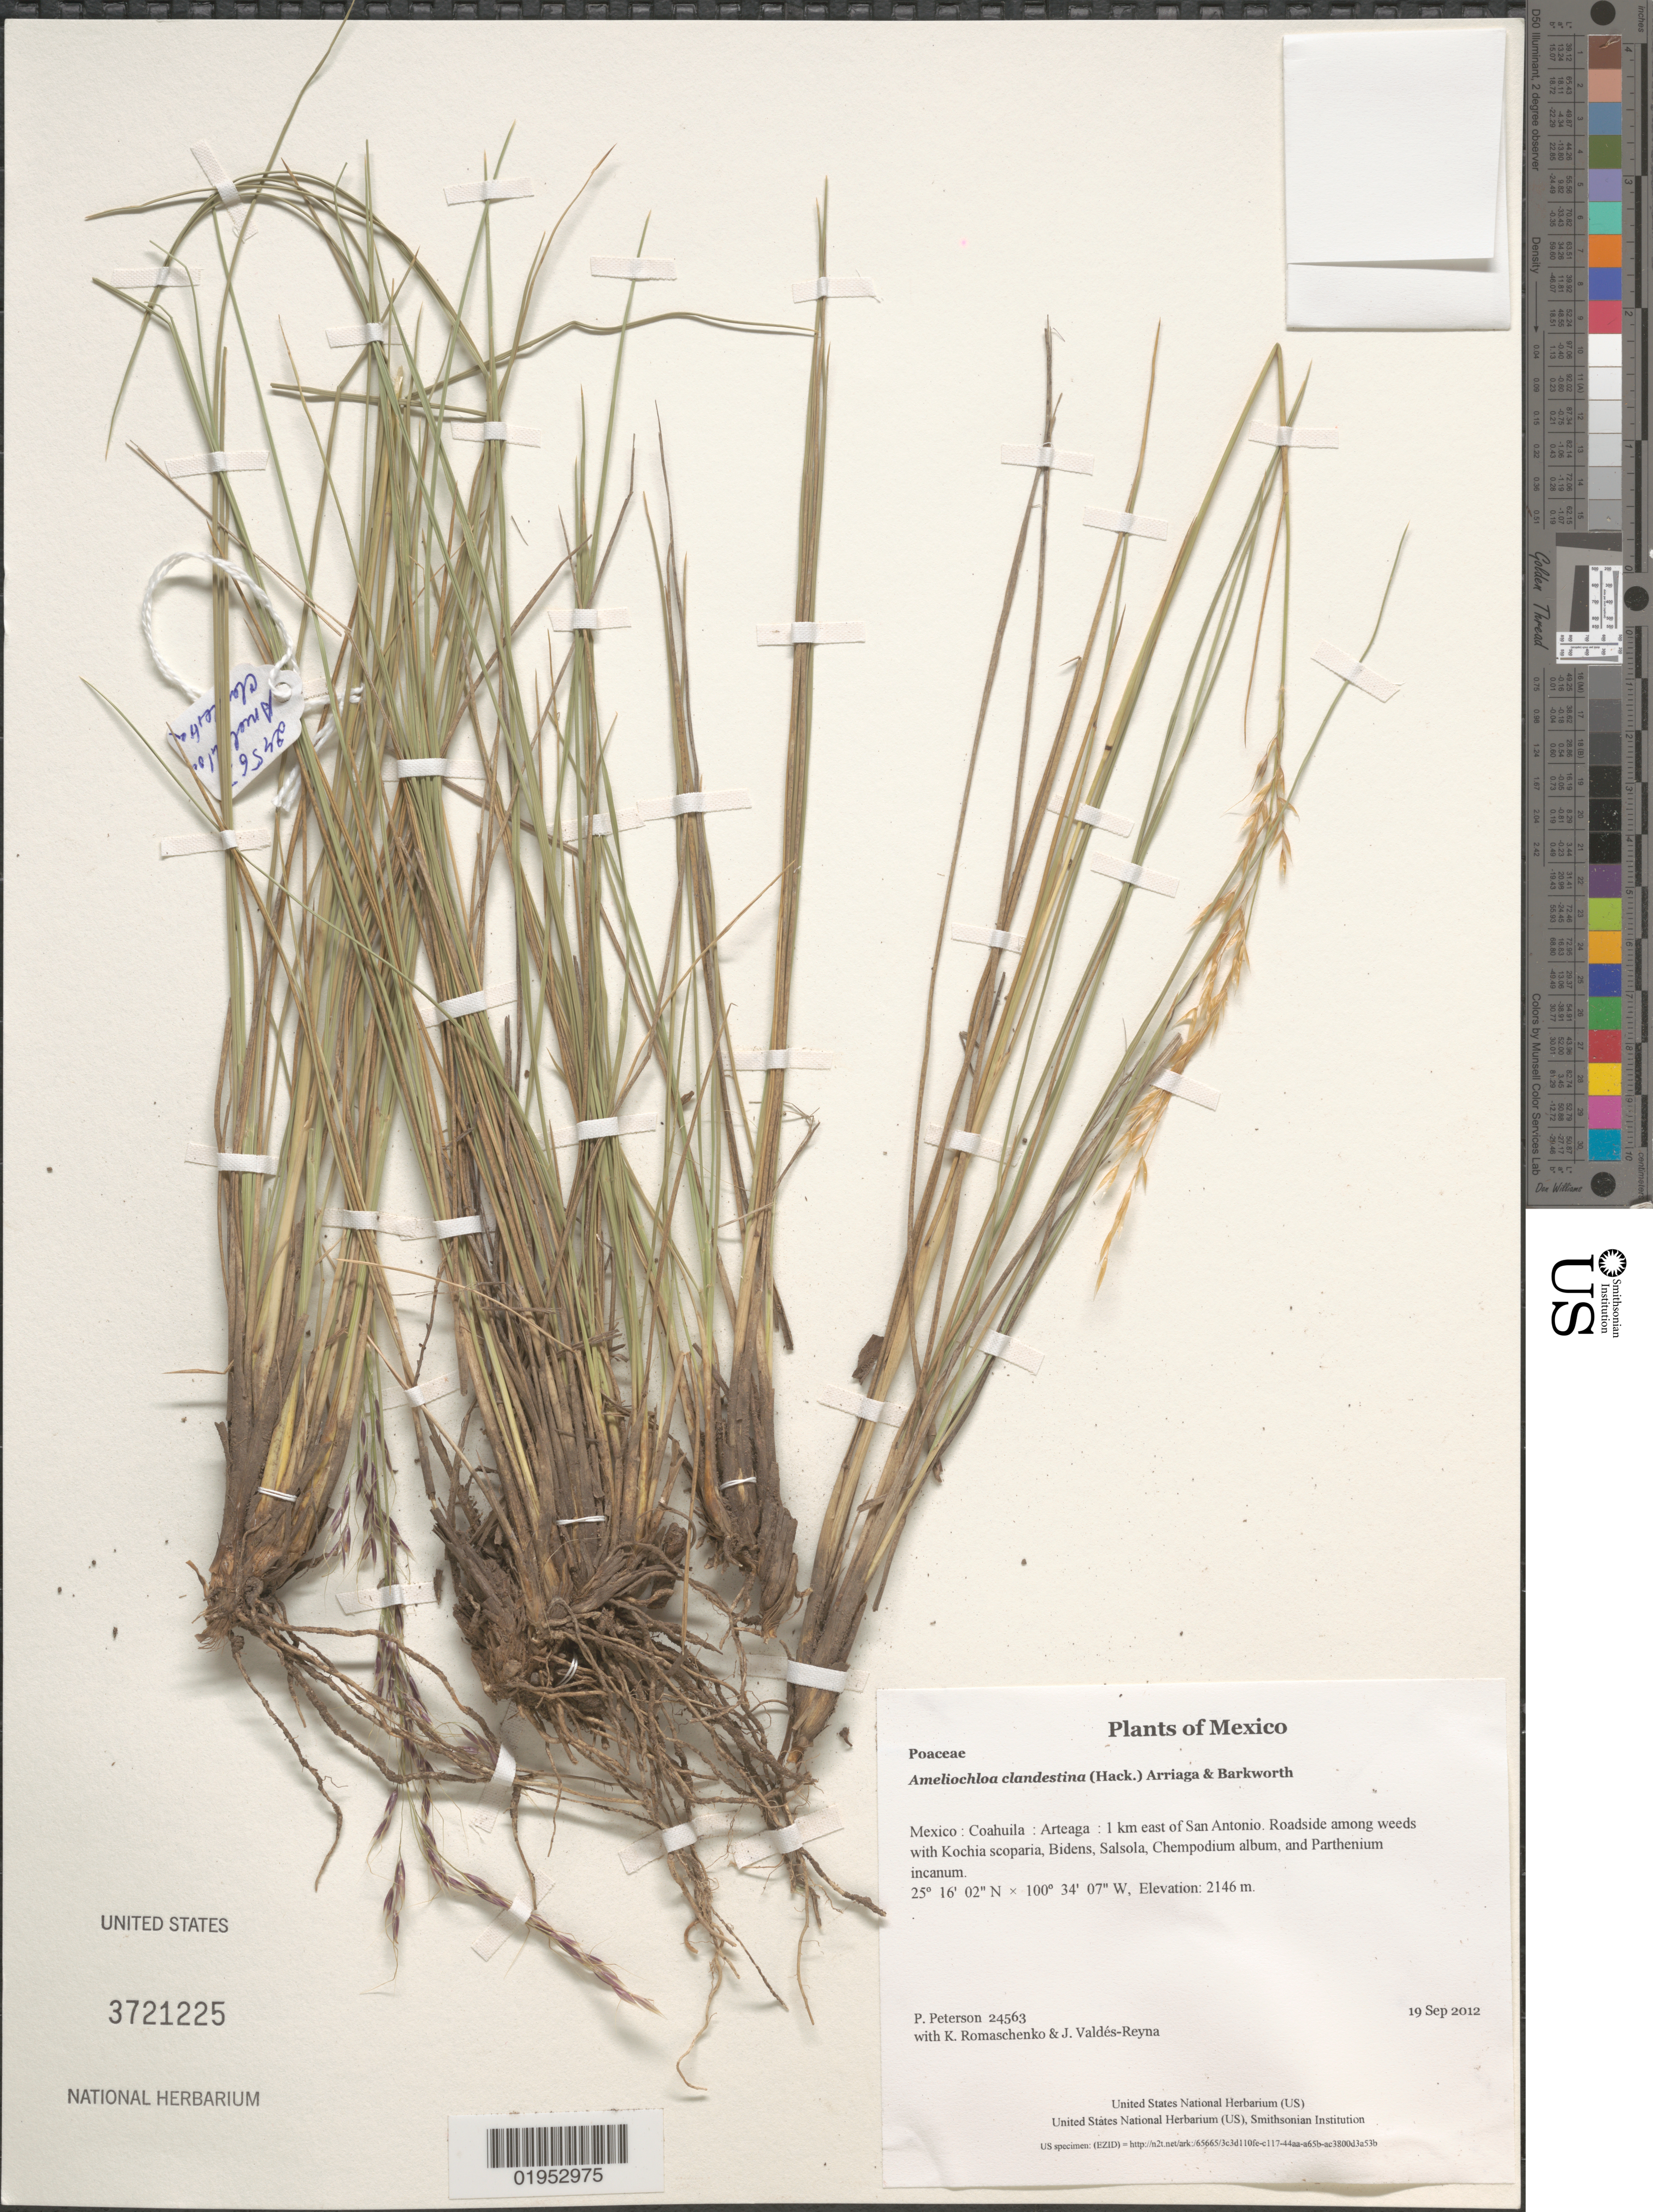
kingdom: Plantae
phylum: Tracheophyta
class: Liliopsida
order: Poales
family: Poaceae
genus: Amelichloa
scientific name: Amelichloa clandestina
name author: (Hack.) Arriaga & Barkworth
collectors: P. M. Peterson, K. Romaschenko & J. Valdés-Reyna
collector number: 24563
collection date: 2012-09-19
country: Mexico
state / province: Coahuila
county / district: Arteaga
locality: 1 km east of San Antonio.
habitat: Roadside among weeds with Kochia scoparia, Bidens, Salsola, Chempodium album, and Parthenium incanum.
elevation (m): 2146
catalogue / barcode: US 3721225